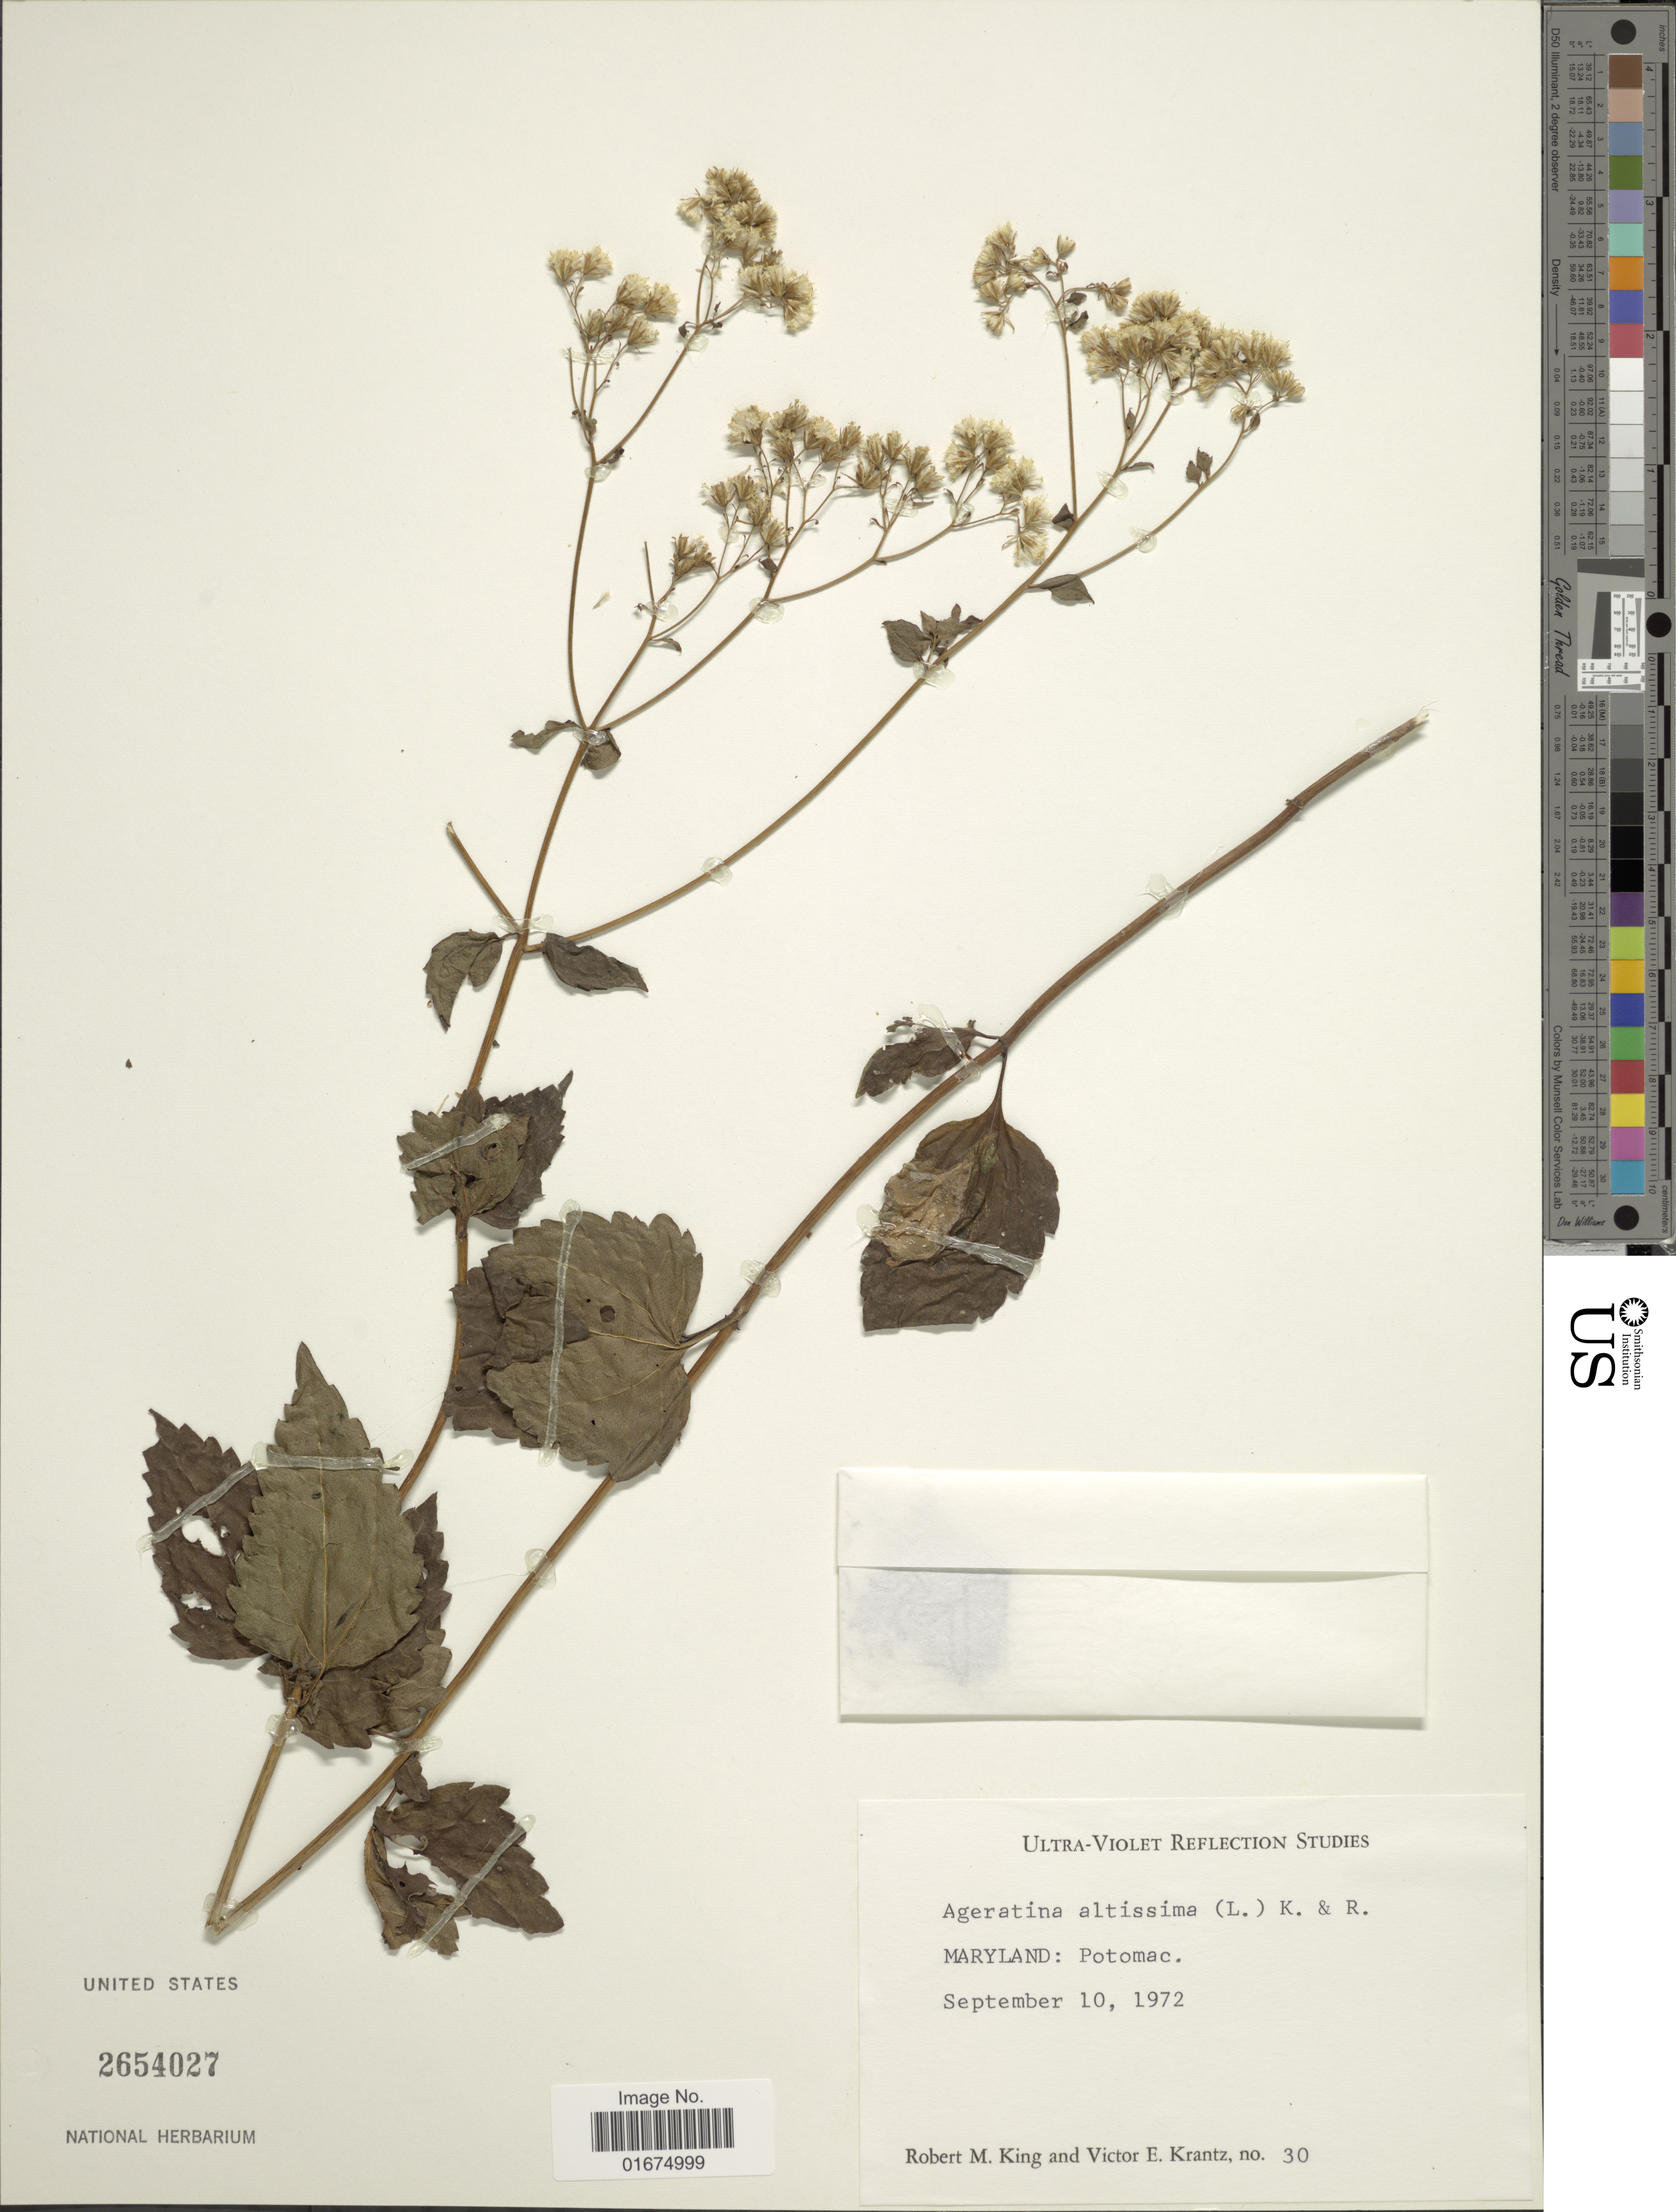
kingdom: Plantae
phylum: Tracheophyta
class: Magnoliopsida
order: Asterales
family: Asteraceae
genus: Ageratina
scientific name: Ageratina altissima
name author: (L.) R.M. King & H. Rob.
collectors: R. M. King & V. Krantz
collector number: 30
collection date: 1972-09-10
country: United States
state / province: Maryland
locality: Potomac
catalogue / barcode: US 2654027